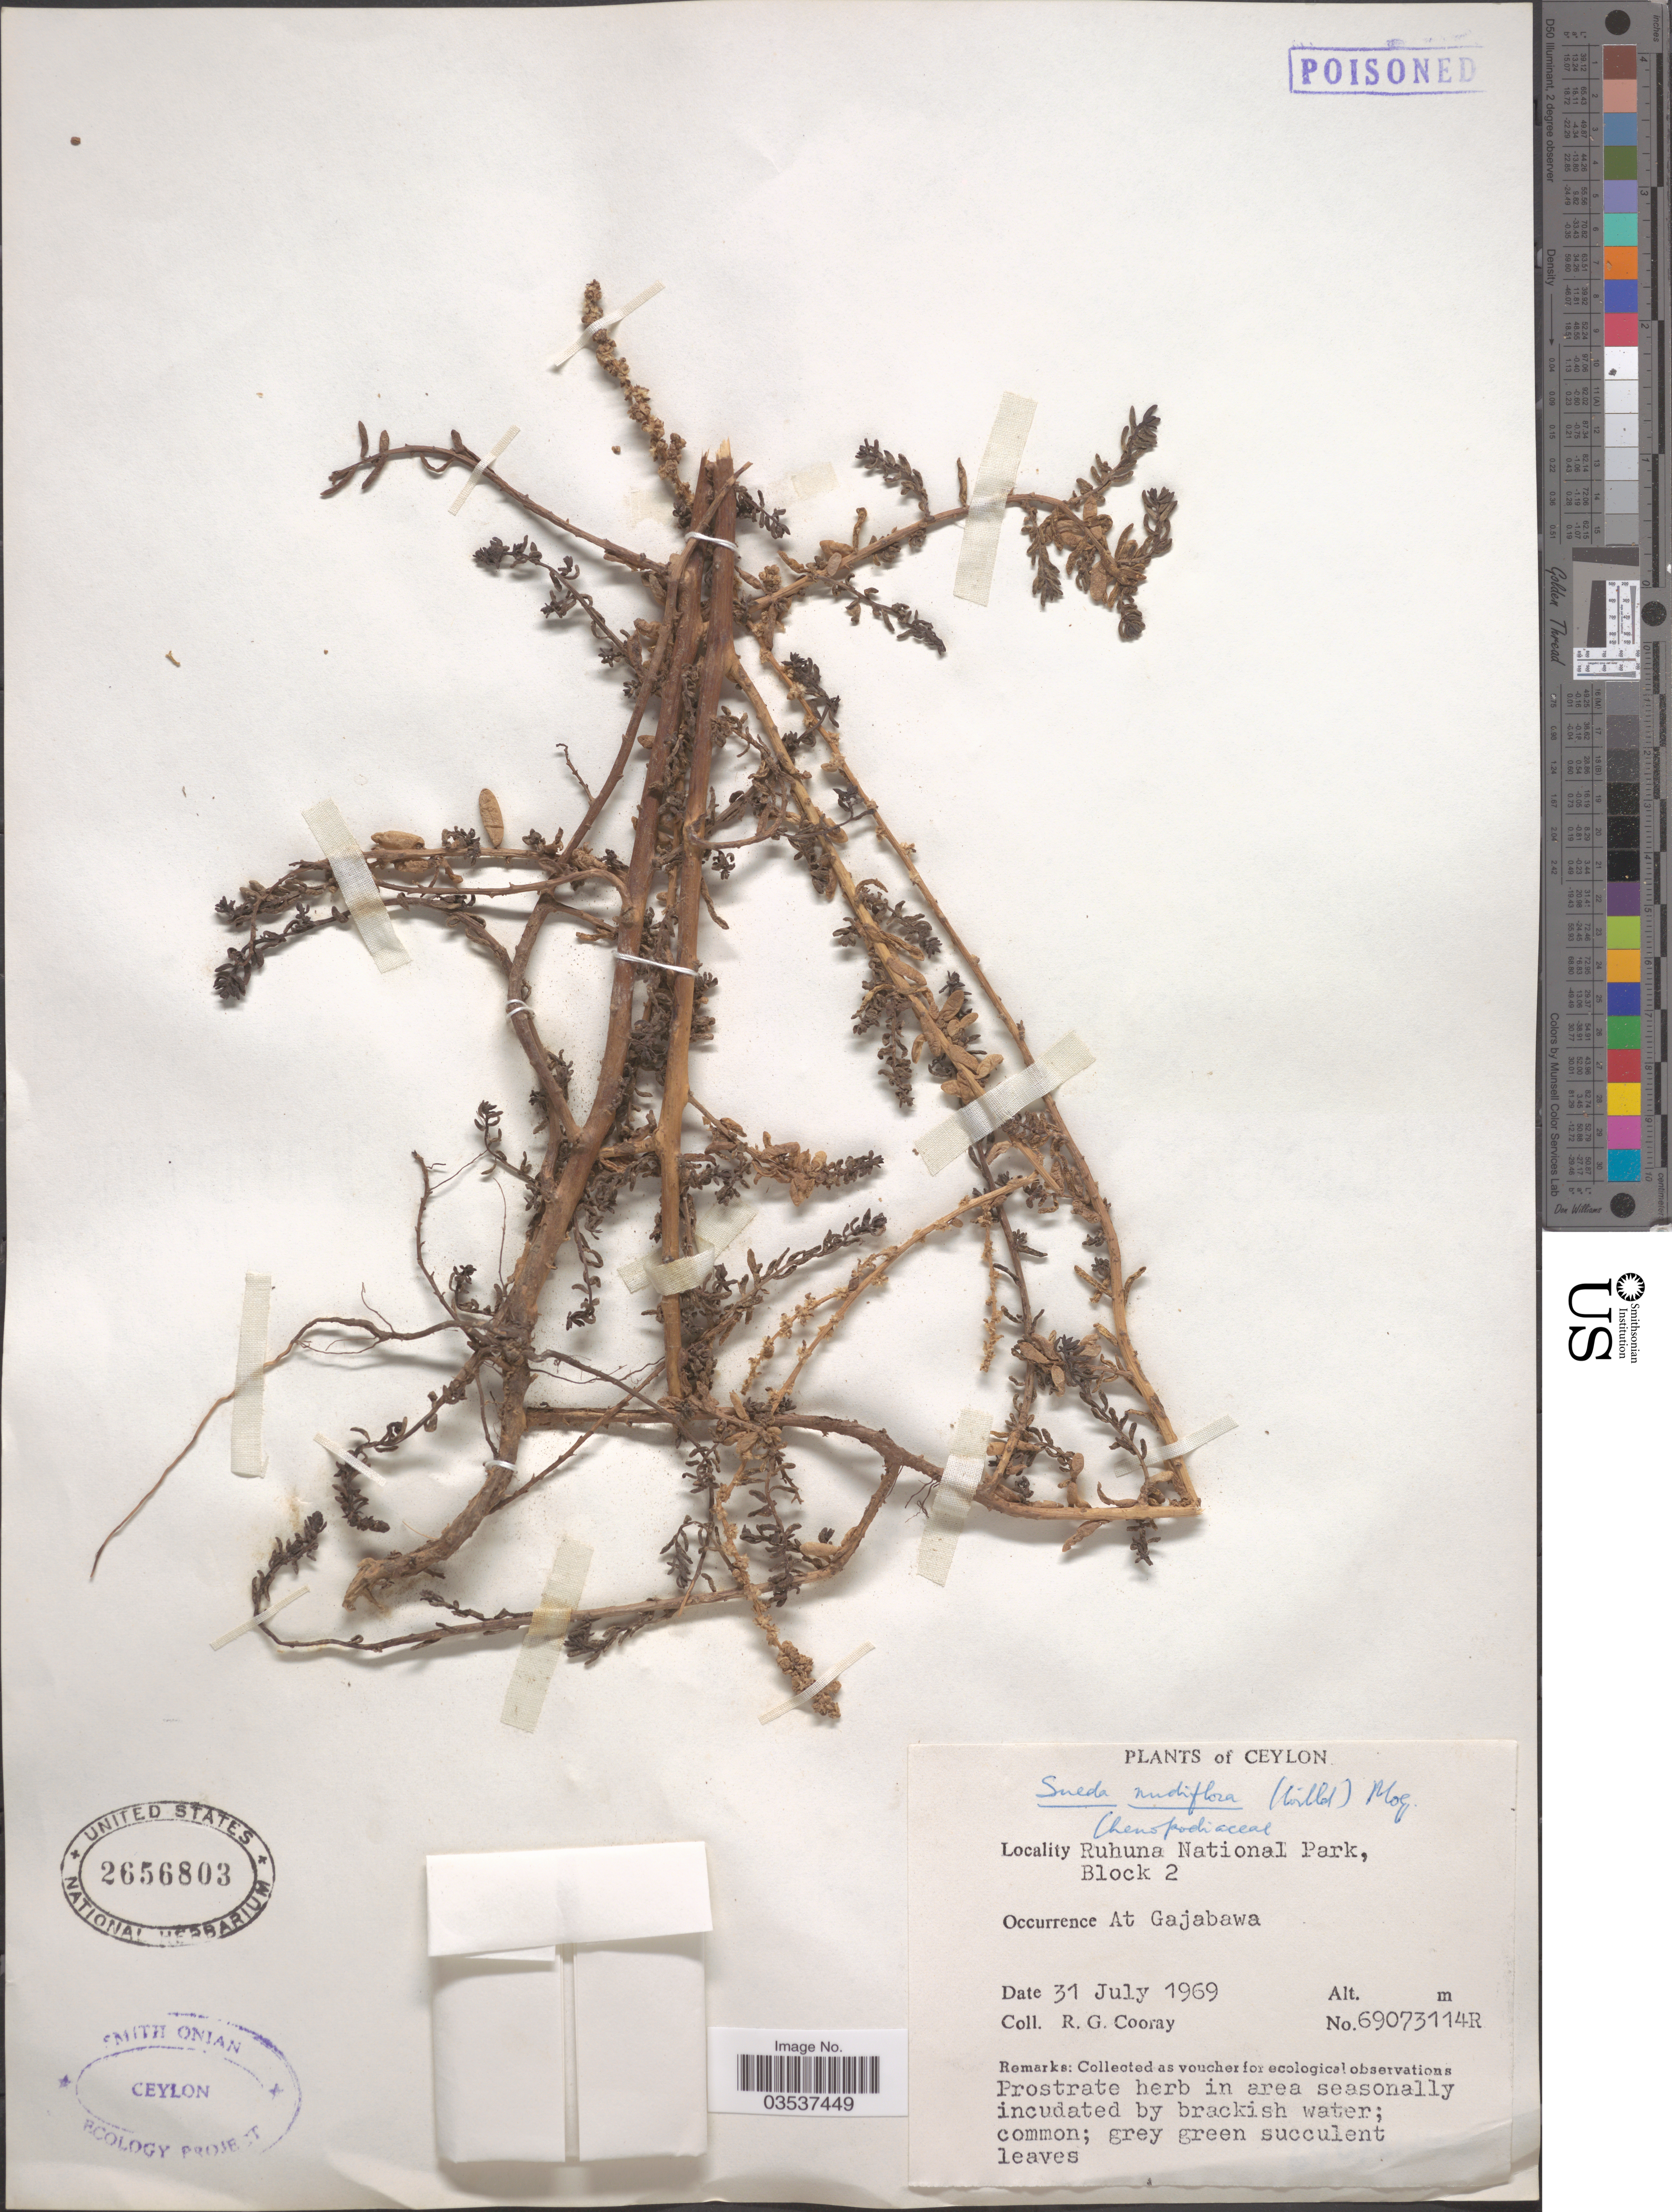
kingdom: Plantae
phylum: Tracheophyta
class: Magnoliopsida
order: Caryophyllales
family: Amaranthaceae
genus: Suaeda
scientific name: Suaeda maritima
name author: (L.) Dumort.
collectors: R. Cooray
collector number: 69073114R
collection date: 1969-07-31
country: Sri Lanka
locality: Ceylon. Ruhuna National Park, Block 2. At Gajabawa.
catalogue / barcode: US 2656803